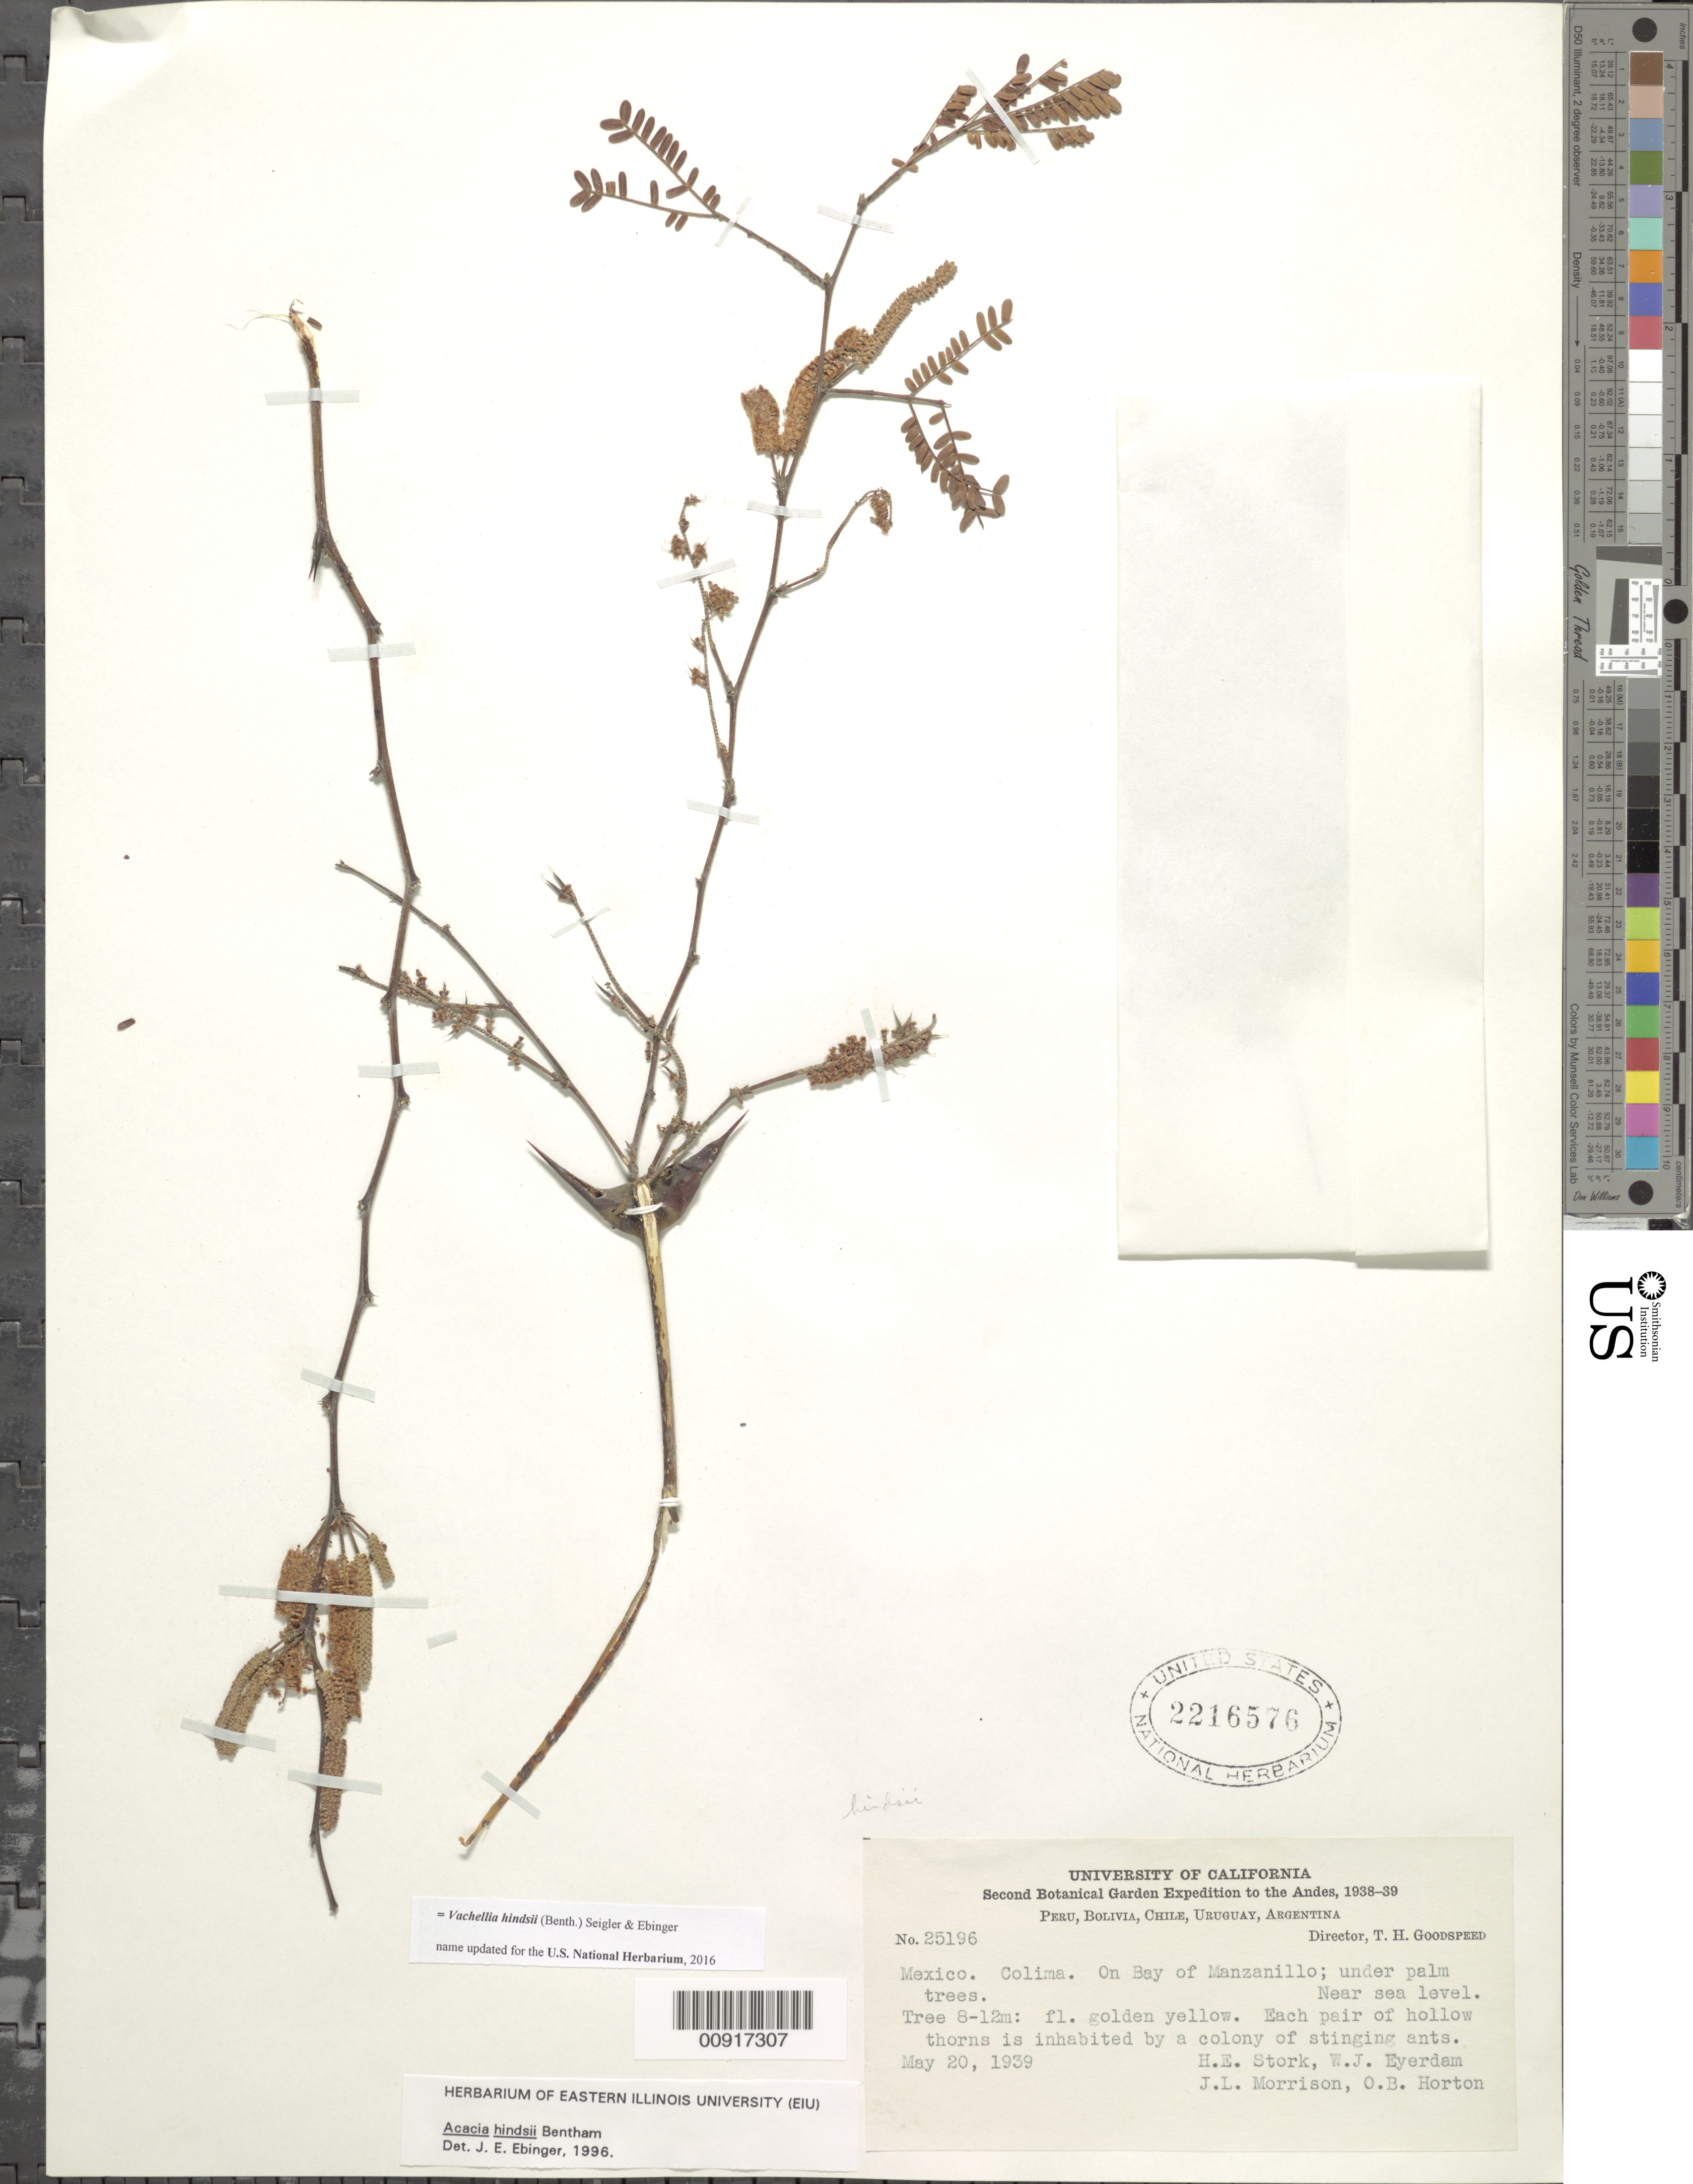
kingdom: Plantae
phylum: Tracheophyta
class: Magnoliopsida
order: Fabales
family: Fabaceae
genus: Vachellia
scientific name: Vachellia hindsii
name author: (Benth.) Seigler & Ebinger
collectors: H. E. Stork, W. J. Eyerdam, J. L. Morrison & O. B. Horton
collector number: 25196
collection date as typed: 20 May 1939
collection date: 1939-05-20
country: Mexico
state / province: Colima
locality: On beay of Manzanillo.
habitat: Under palm trees.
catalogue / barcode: US 2216576